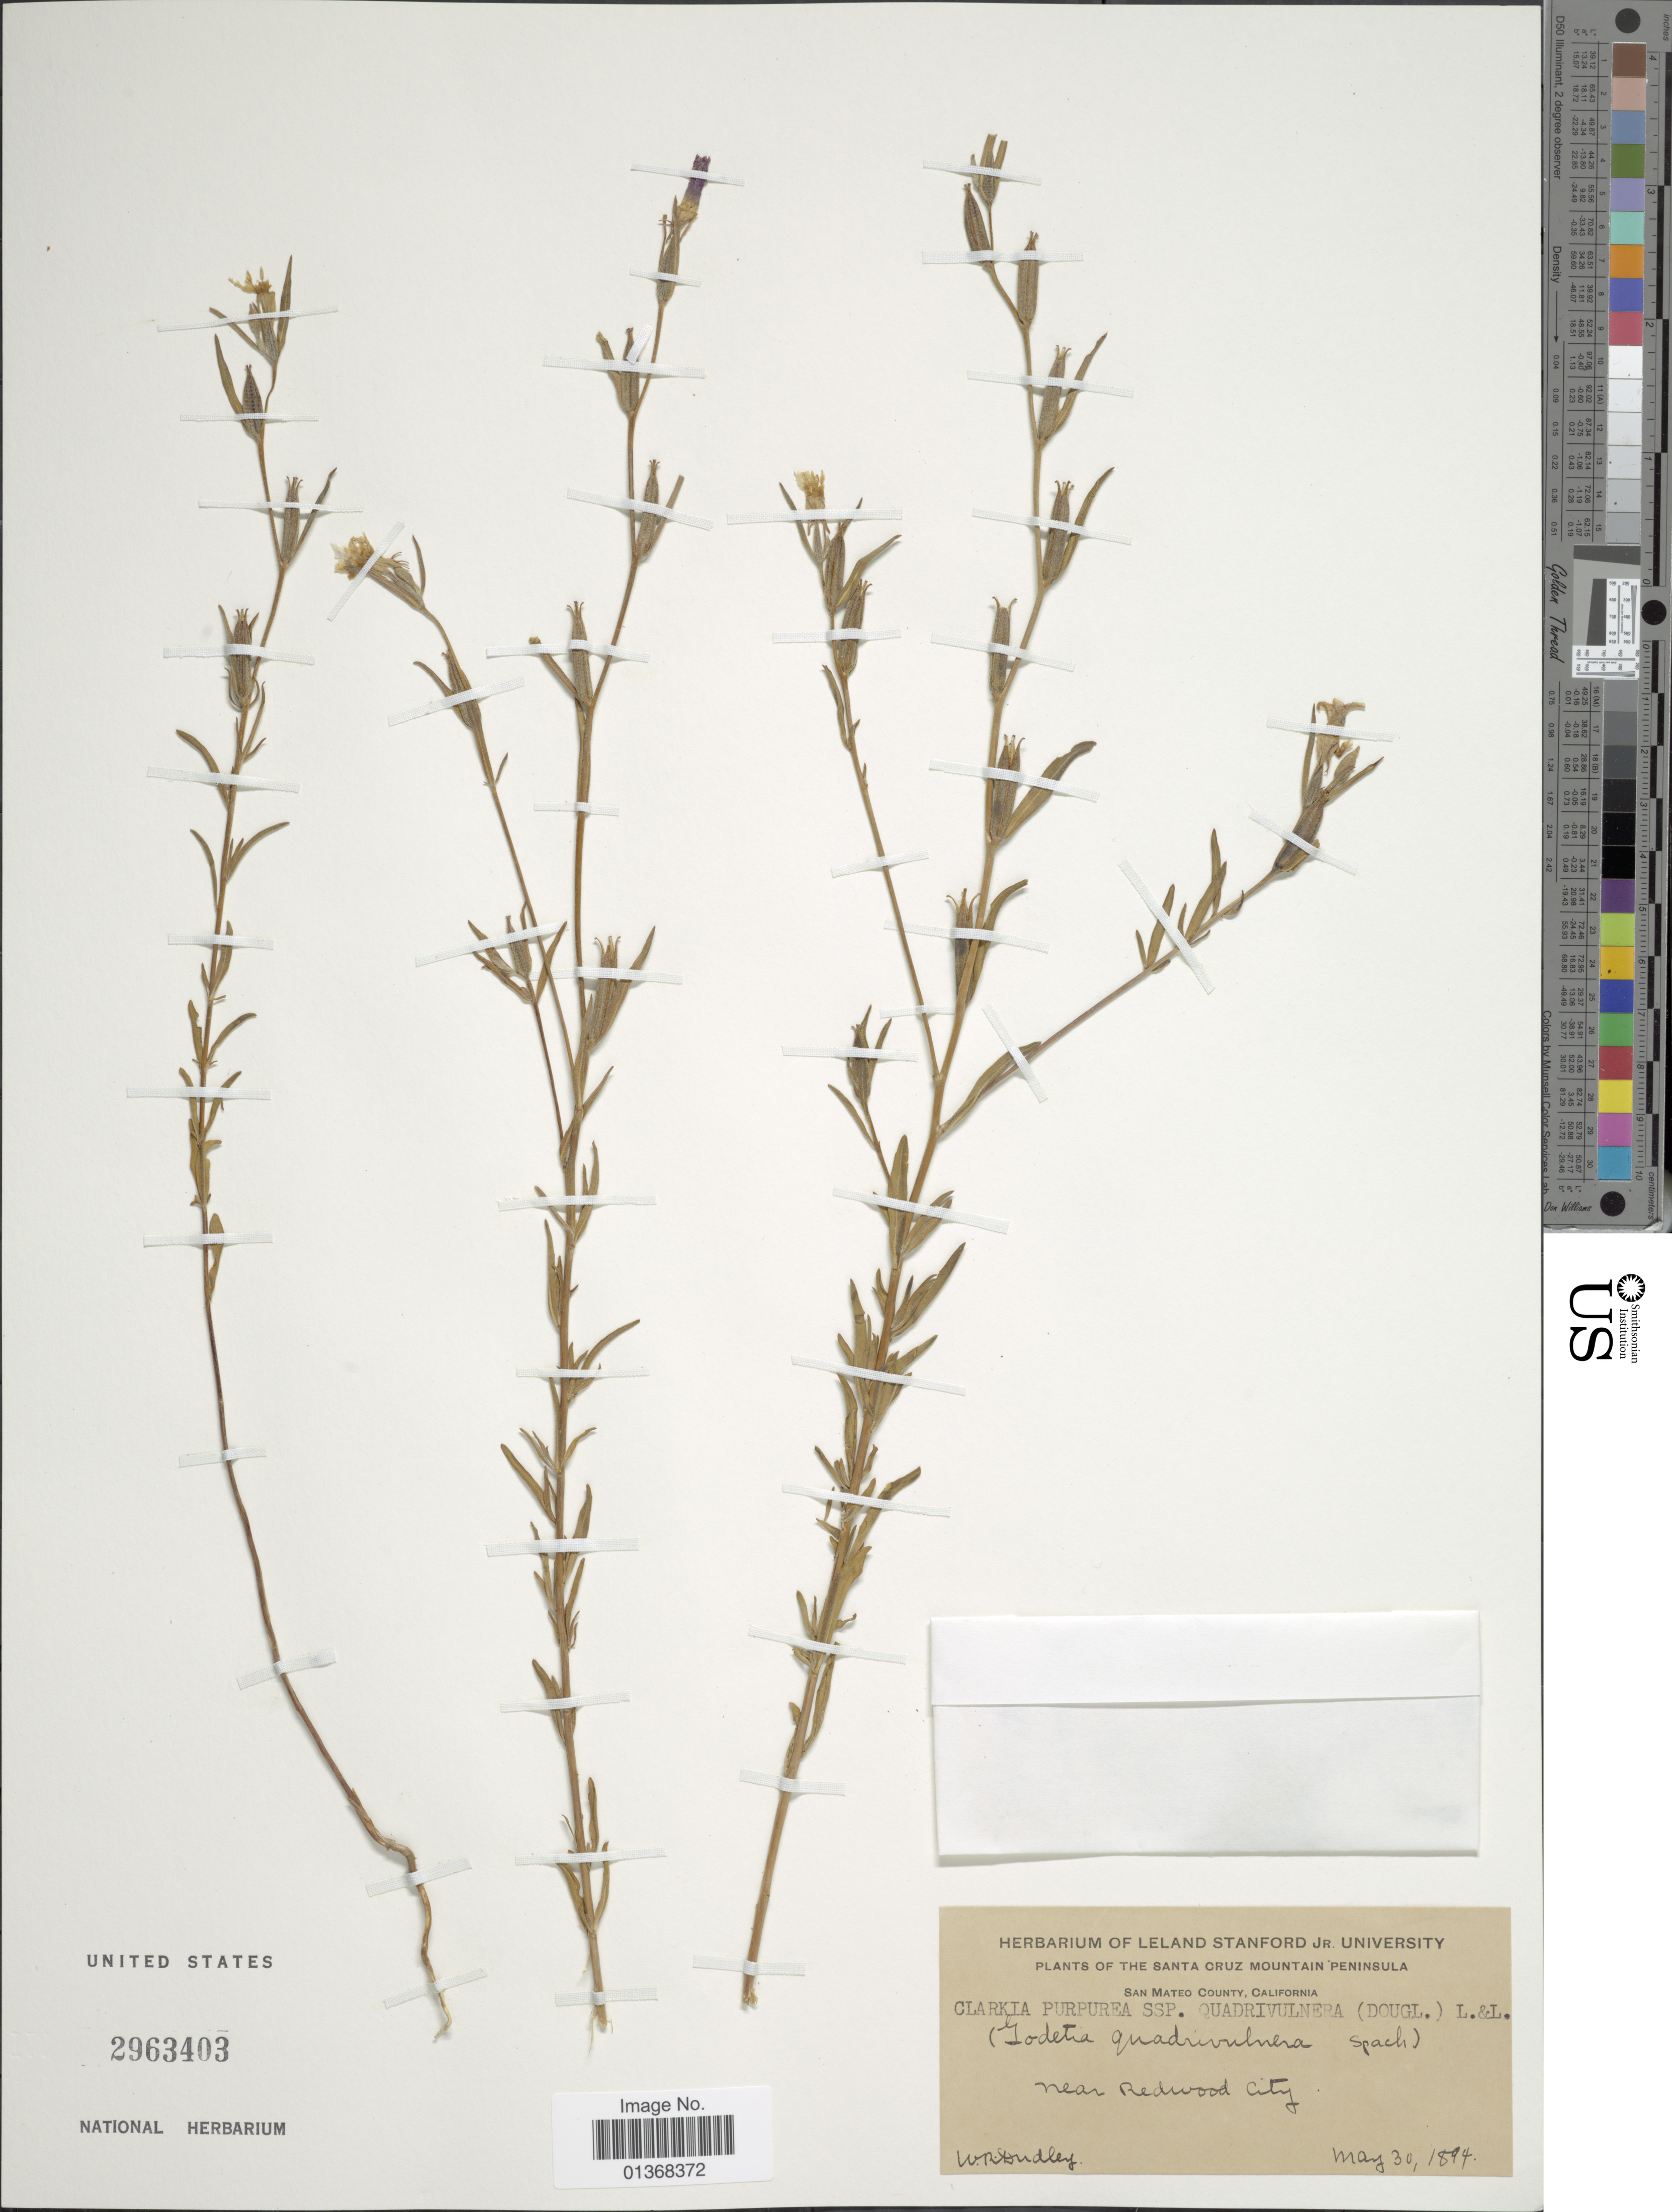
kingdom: Plantae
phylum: Tracheophyta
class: Magnoliopsida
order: Myrtales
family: Onagraceae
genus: Clarkia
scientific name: Clarkia purpurea subsp. quadrivulnera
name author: (Douglas) H.F. Lewis & M.R. Lewis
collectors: W. Dudley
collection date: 1894-05-30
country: United States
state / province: California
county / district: San Mateo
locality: Santa Cruz Mountain Peninsula, San Mateo County, near Redwood City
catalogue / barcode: US 2963403